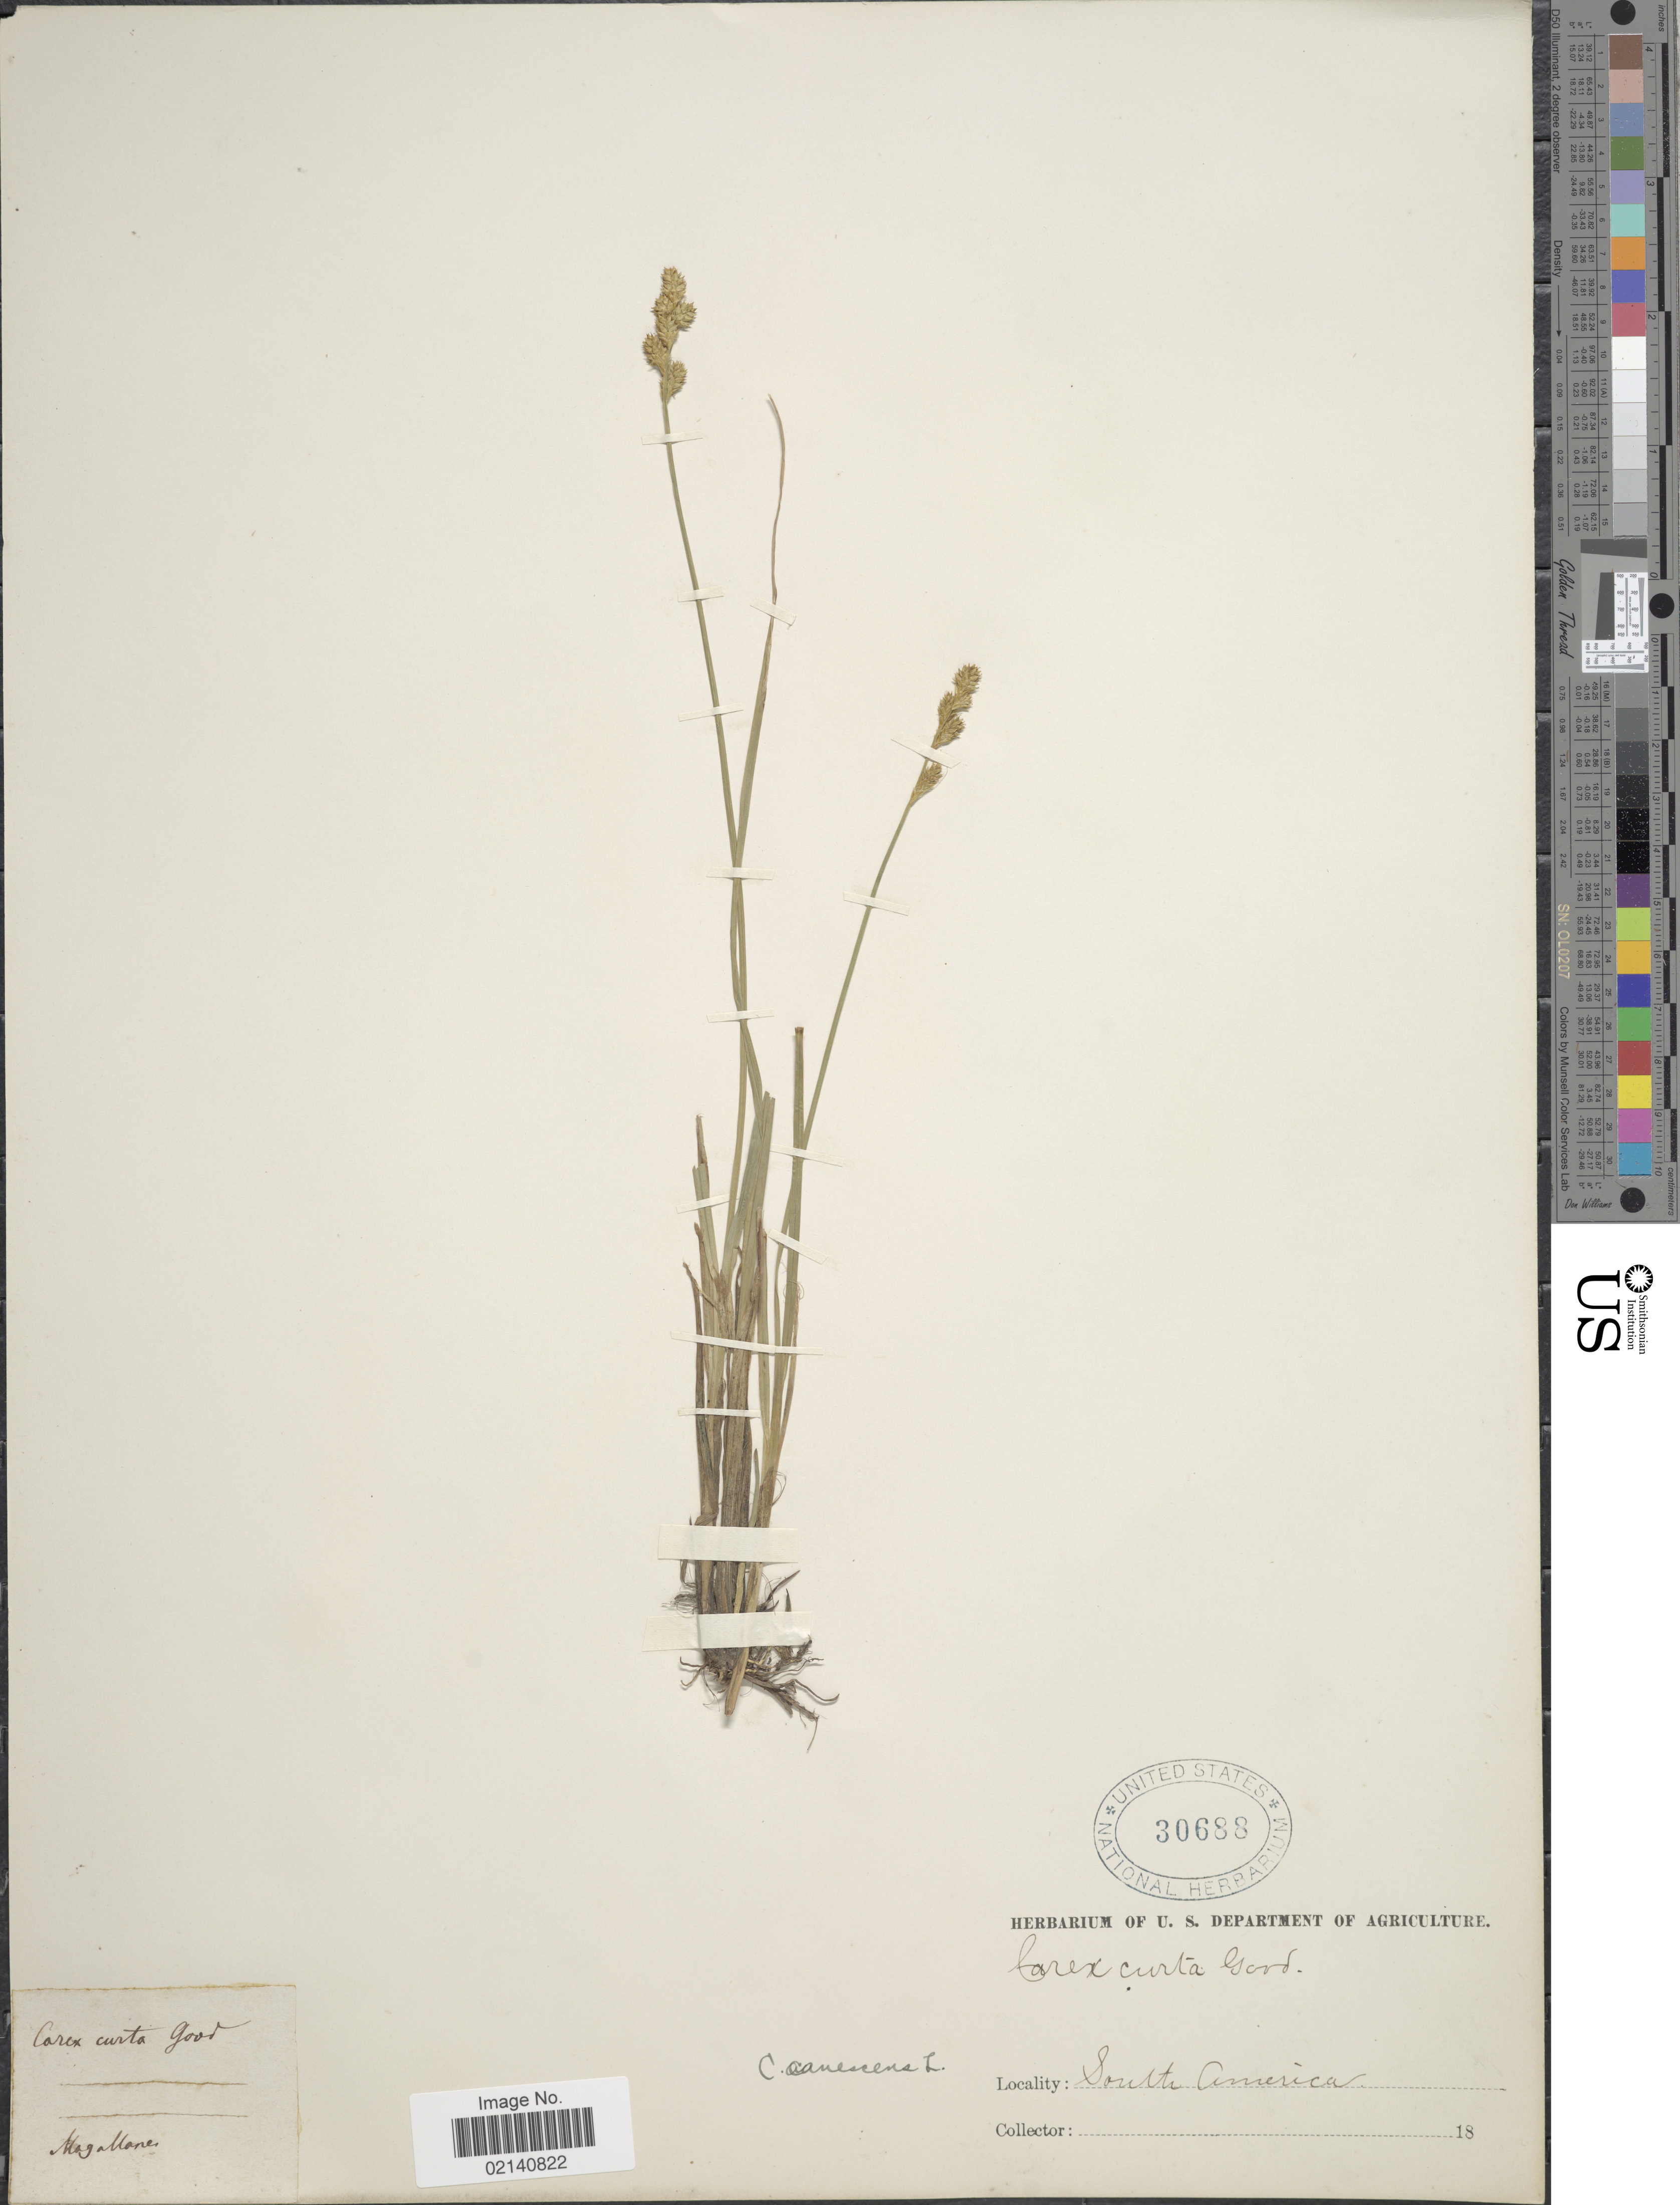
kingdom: Plantae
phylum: Tracheophyta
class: Liliopsida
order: Poales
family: Cyperaceae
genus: Carex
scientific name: Carex canescens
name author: L.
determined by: Jiménez-Mejías, P.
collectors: Magallanes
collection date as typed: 18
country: Chile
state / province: Magallanes y de la Antártica Chilena (XII)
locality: South America, Magallanes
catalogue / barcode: US 30688